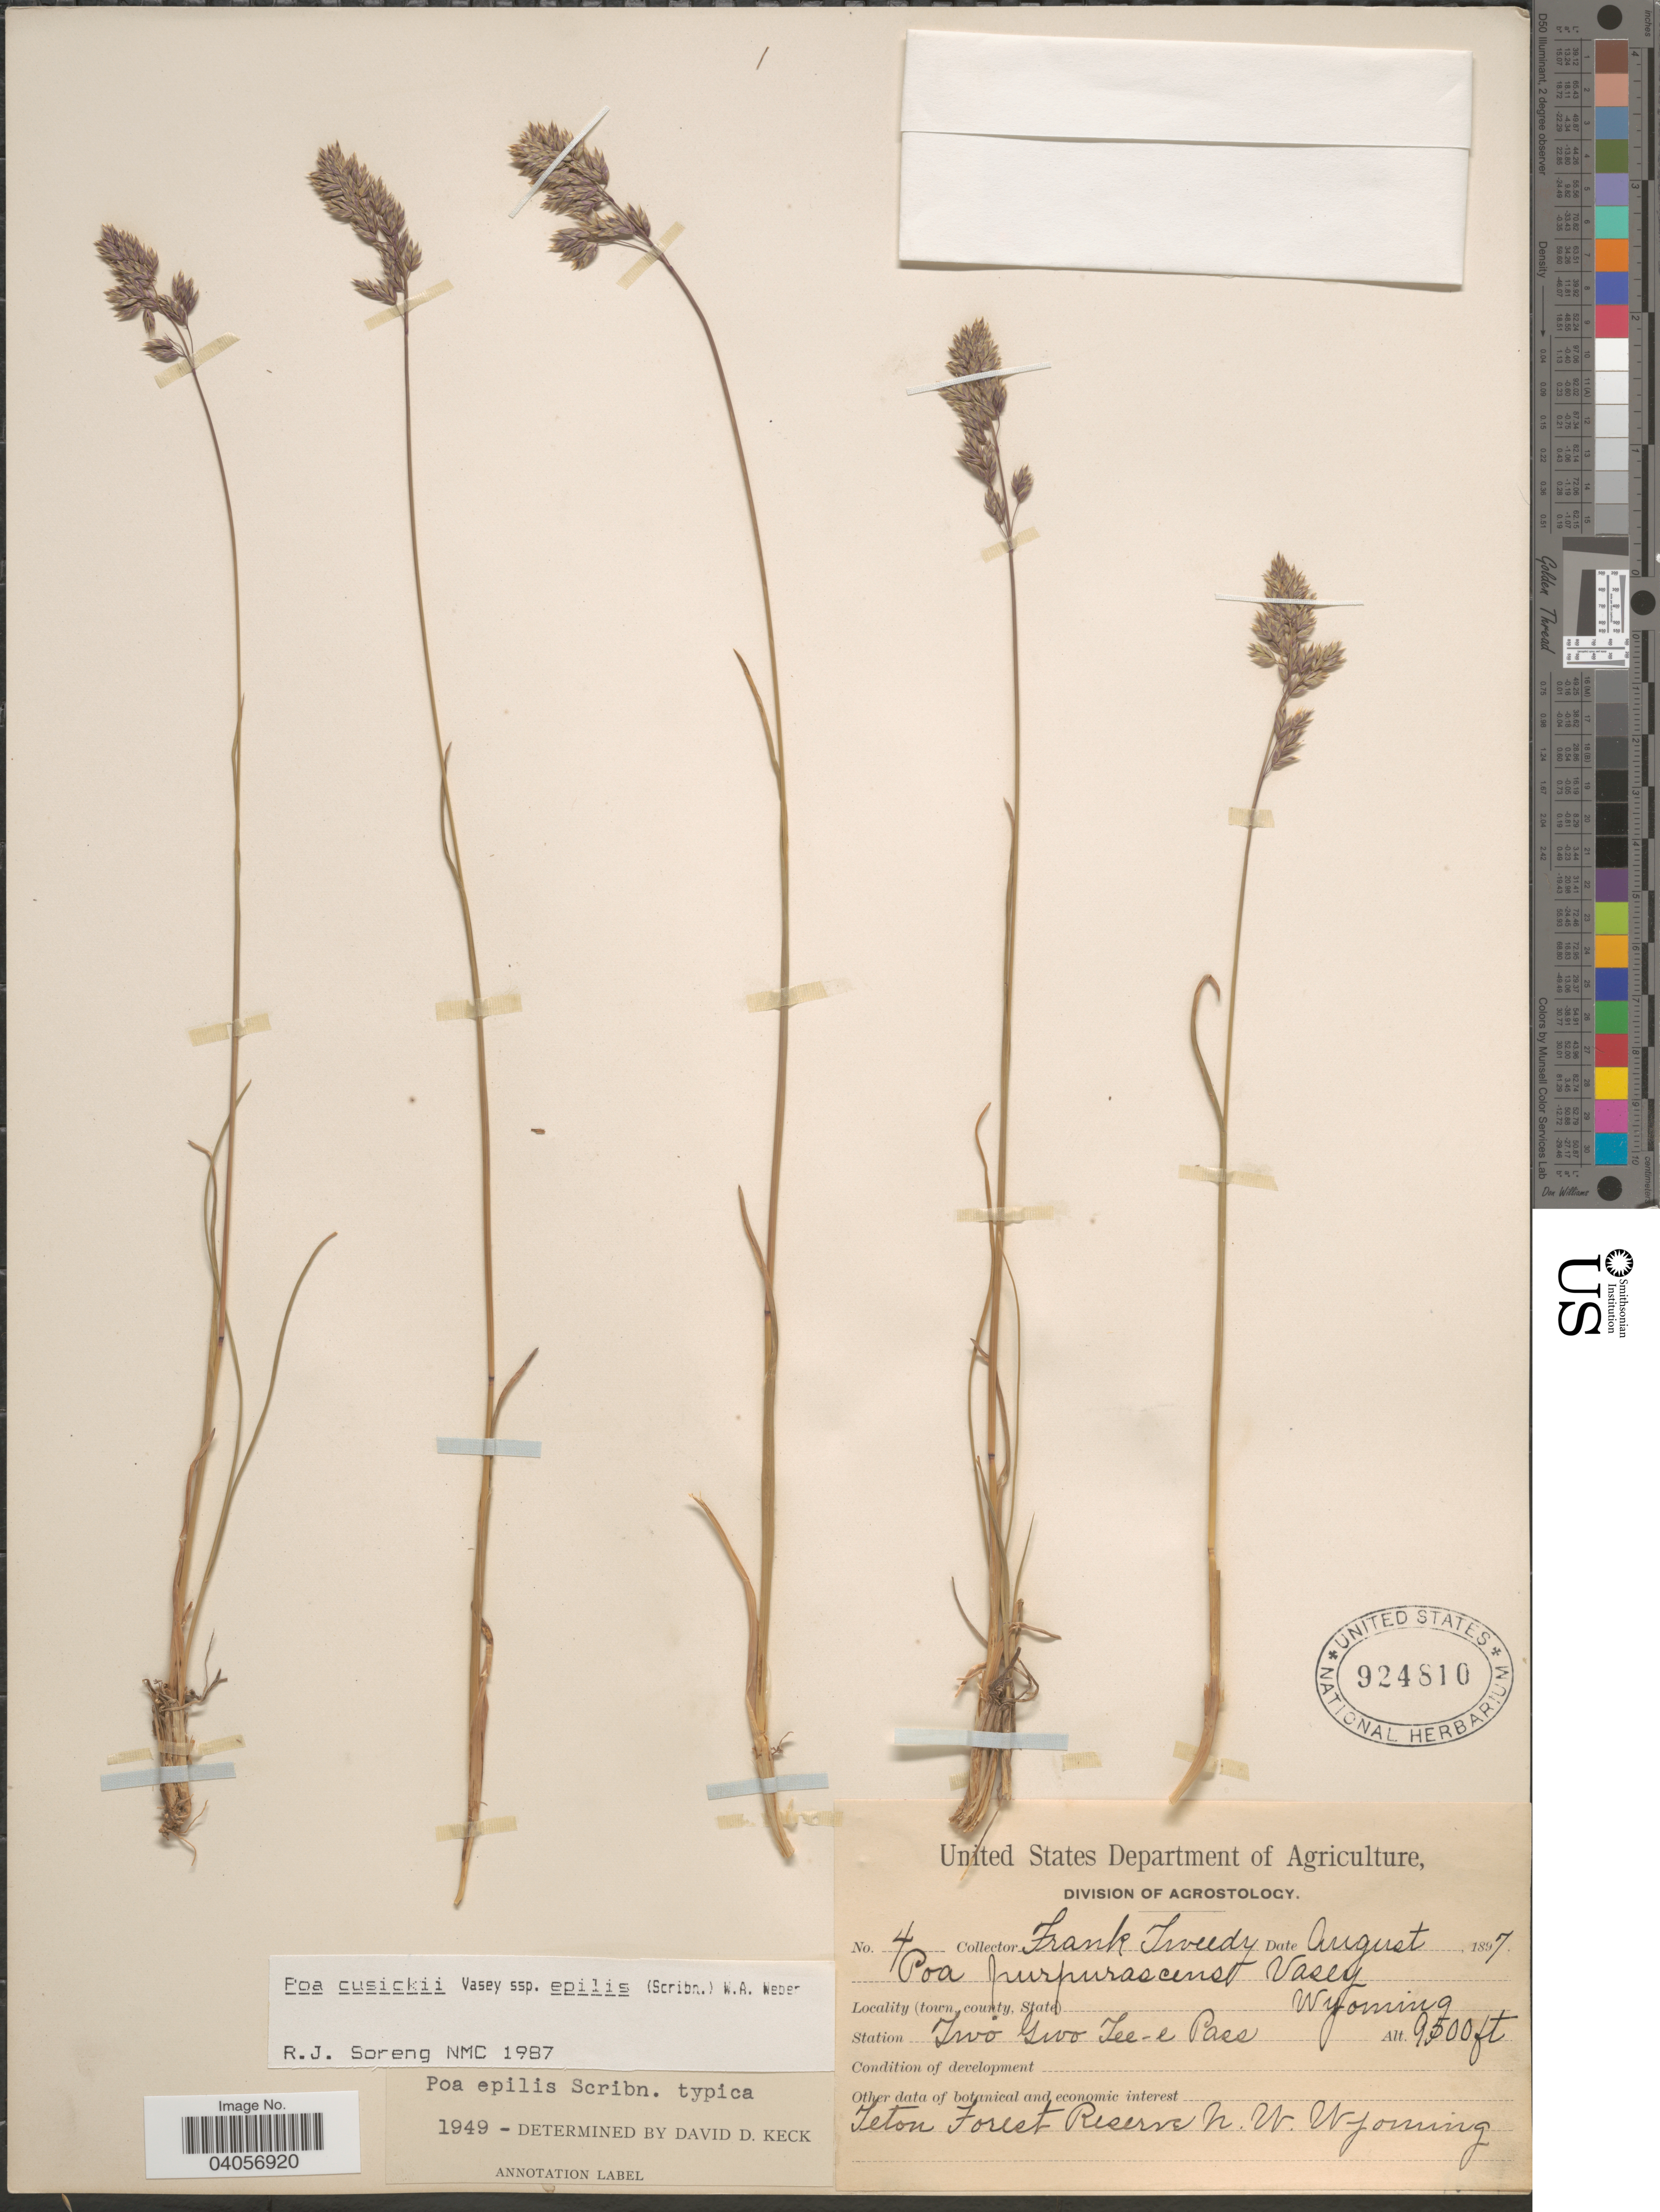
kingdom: Plantae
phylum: Tracheophyta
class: Liliopsida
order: Poales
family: Poaceae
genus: Poa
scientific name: Poa cusickii subsp. epilis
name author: (Scribn.) W.A. Weber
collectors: F. Tweedy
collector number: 4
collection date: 1897-08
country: United States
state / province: Wyoming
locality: Station Two Gwo Tee-e Pass. Teton Forest Reserve N. W. Wyoming.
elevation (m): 2896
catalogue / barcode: US 924810